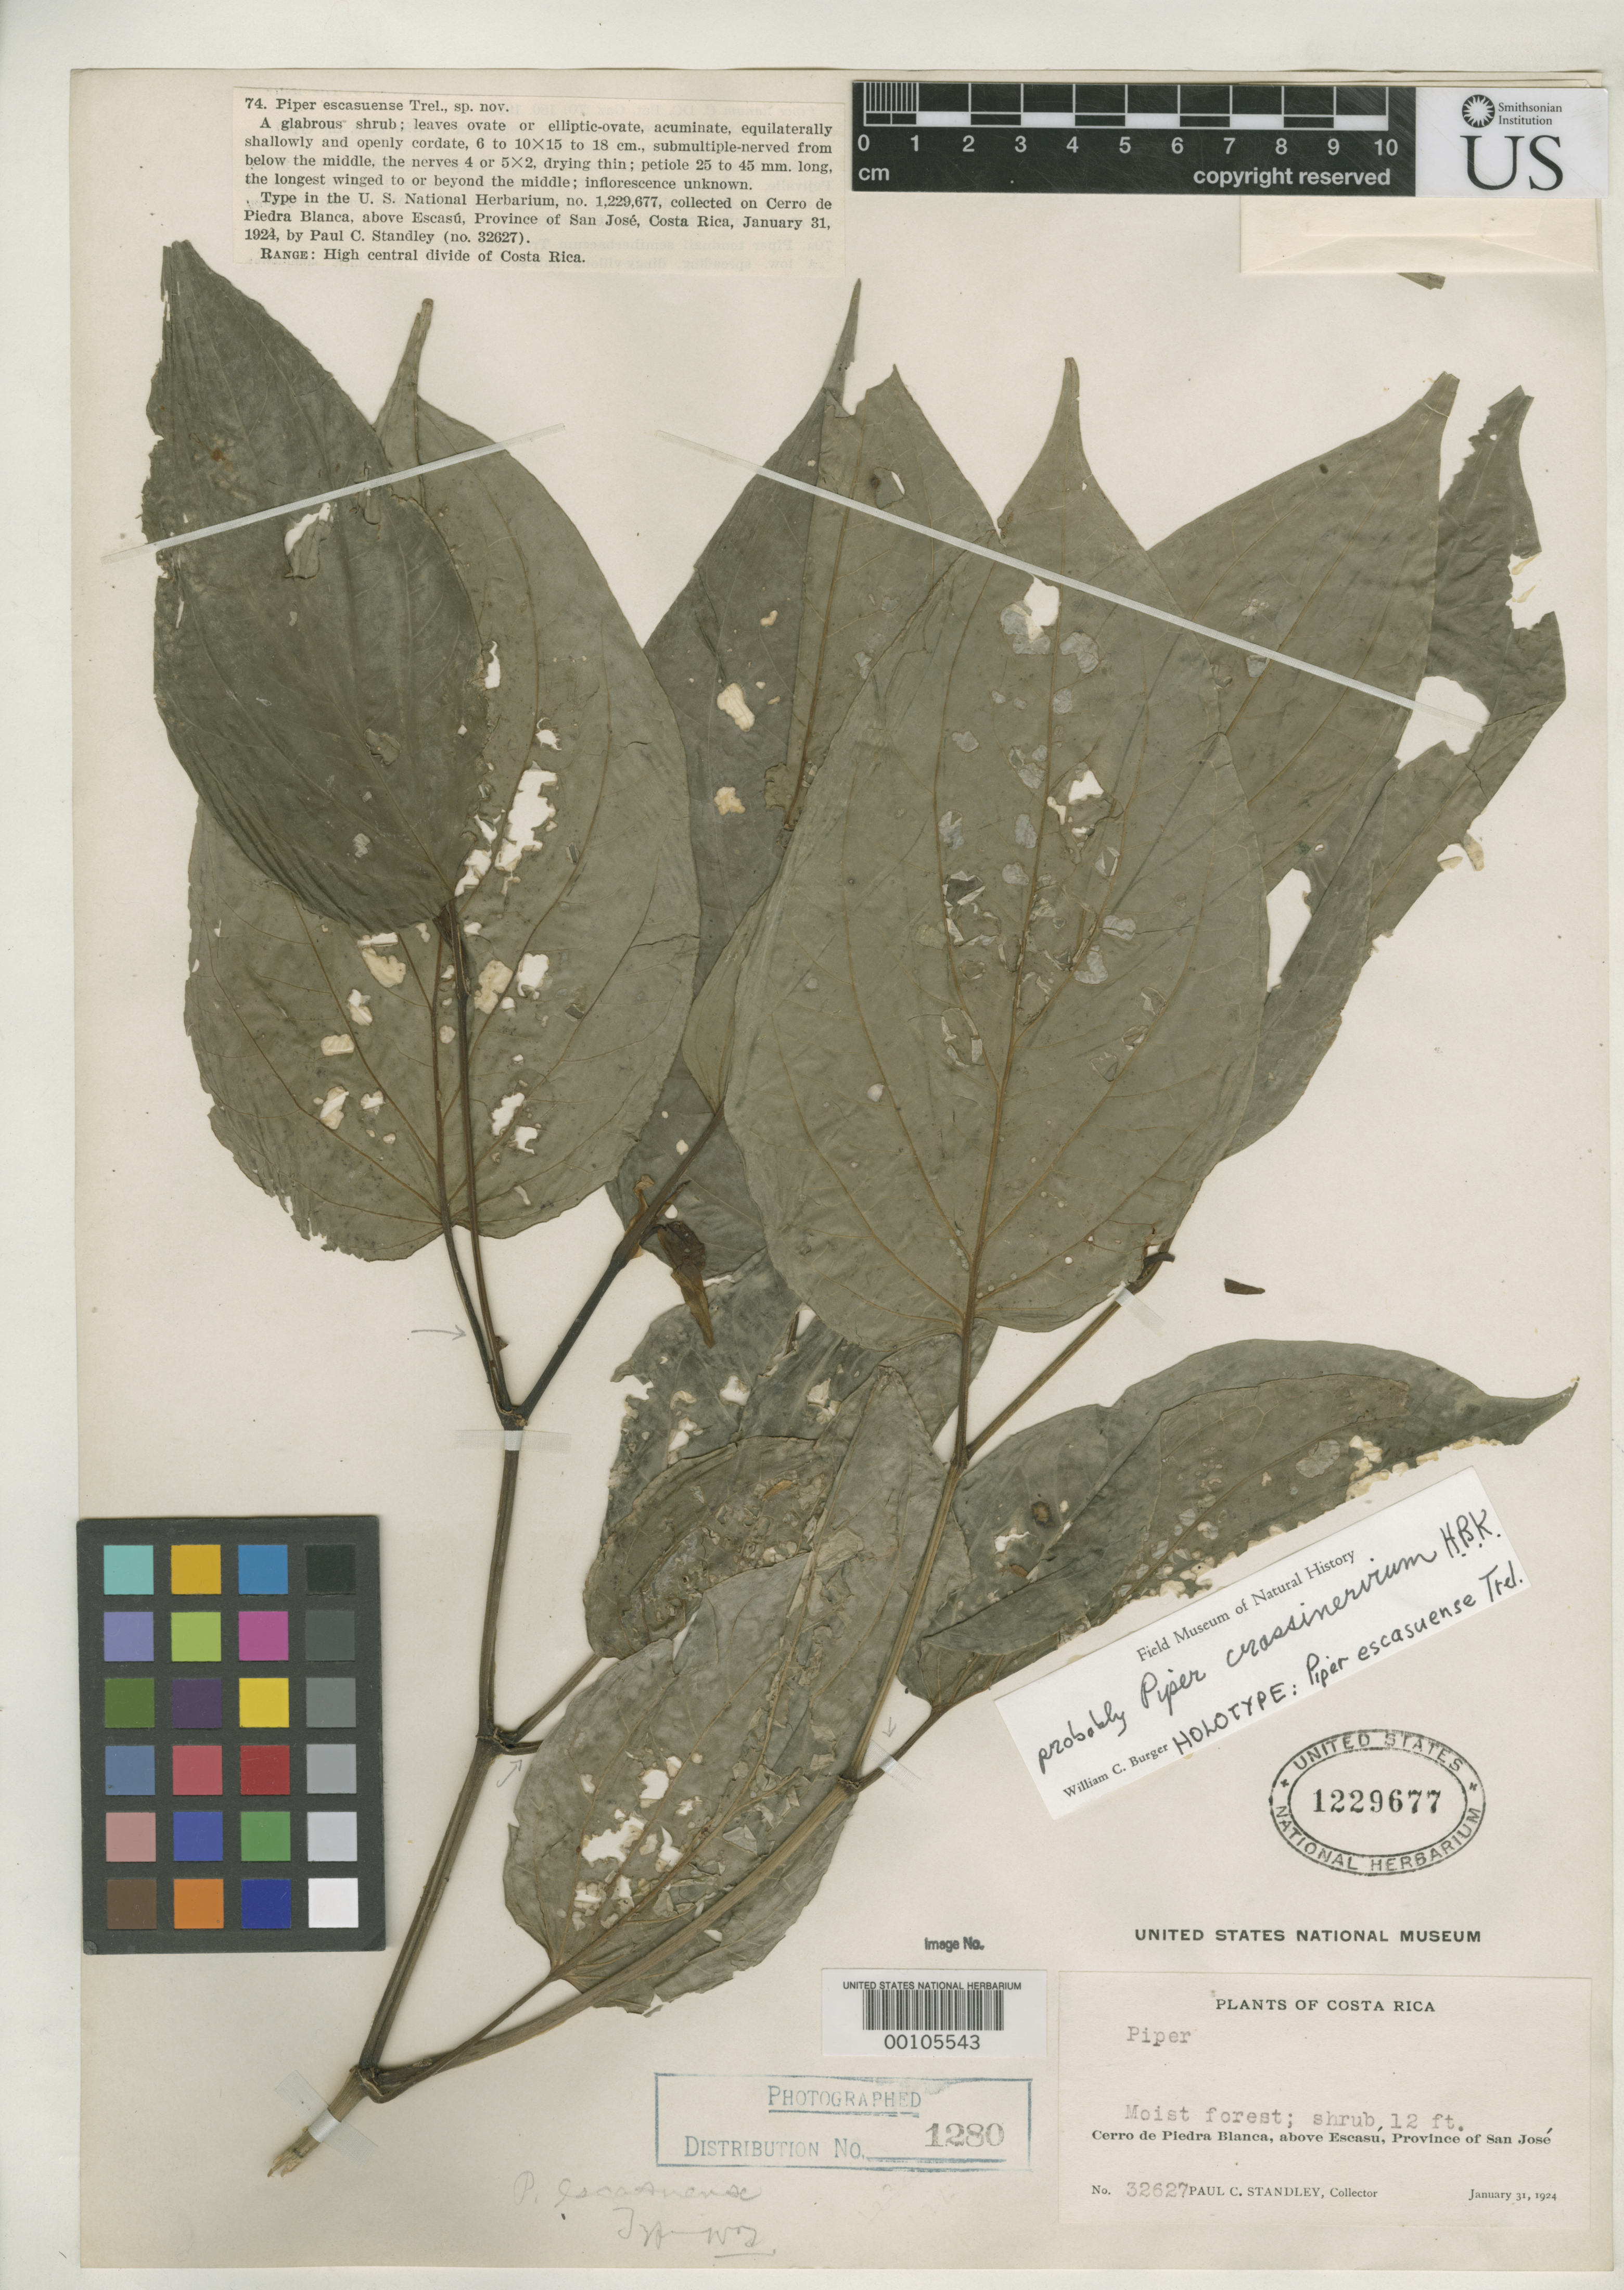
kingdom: Plantae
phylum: Tracheophyta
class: Magnoliopsida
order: Piperales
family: Piperaceae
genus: Piper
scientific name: Piper escasuense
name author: Trel.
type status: Holotype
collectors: P. C. Standley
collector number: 32627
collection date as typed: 31 Jan 1924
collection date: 1924-01-31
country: Costa Rica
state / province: San José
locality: Cerro de Piedra Blanca, above Escasu.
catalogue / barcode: US 1229677